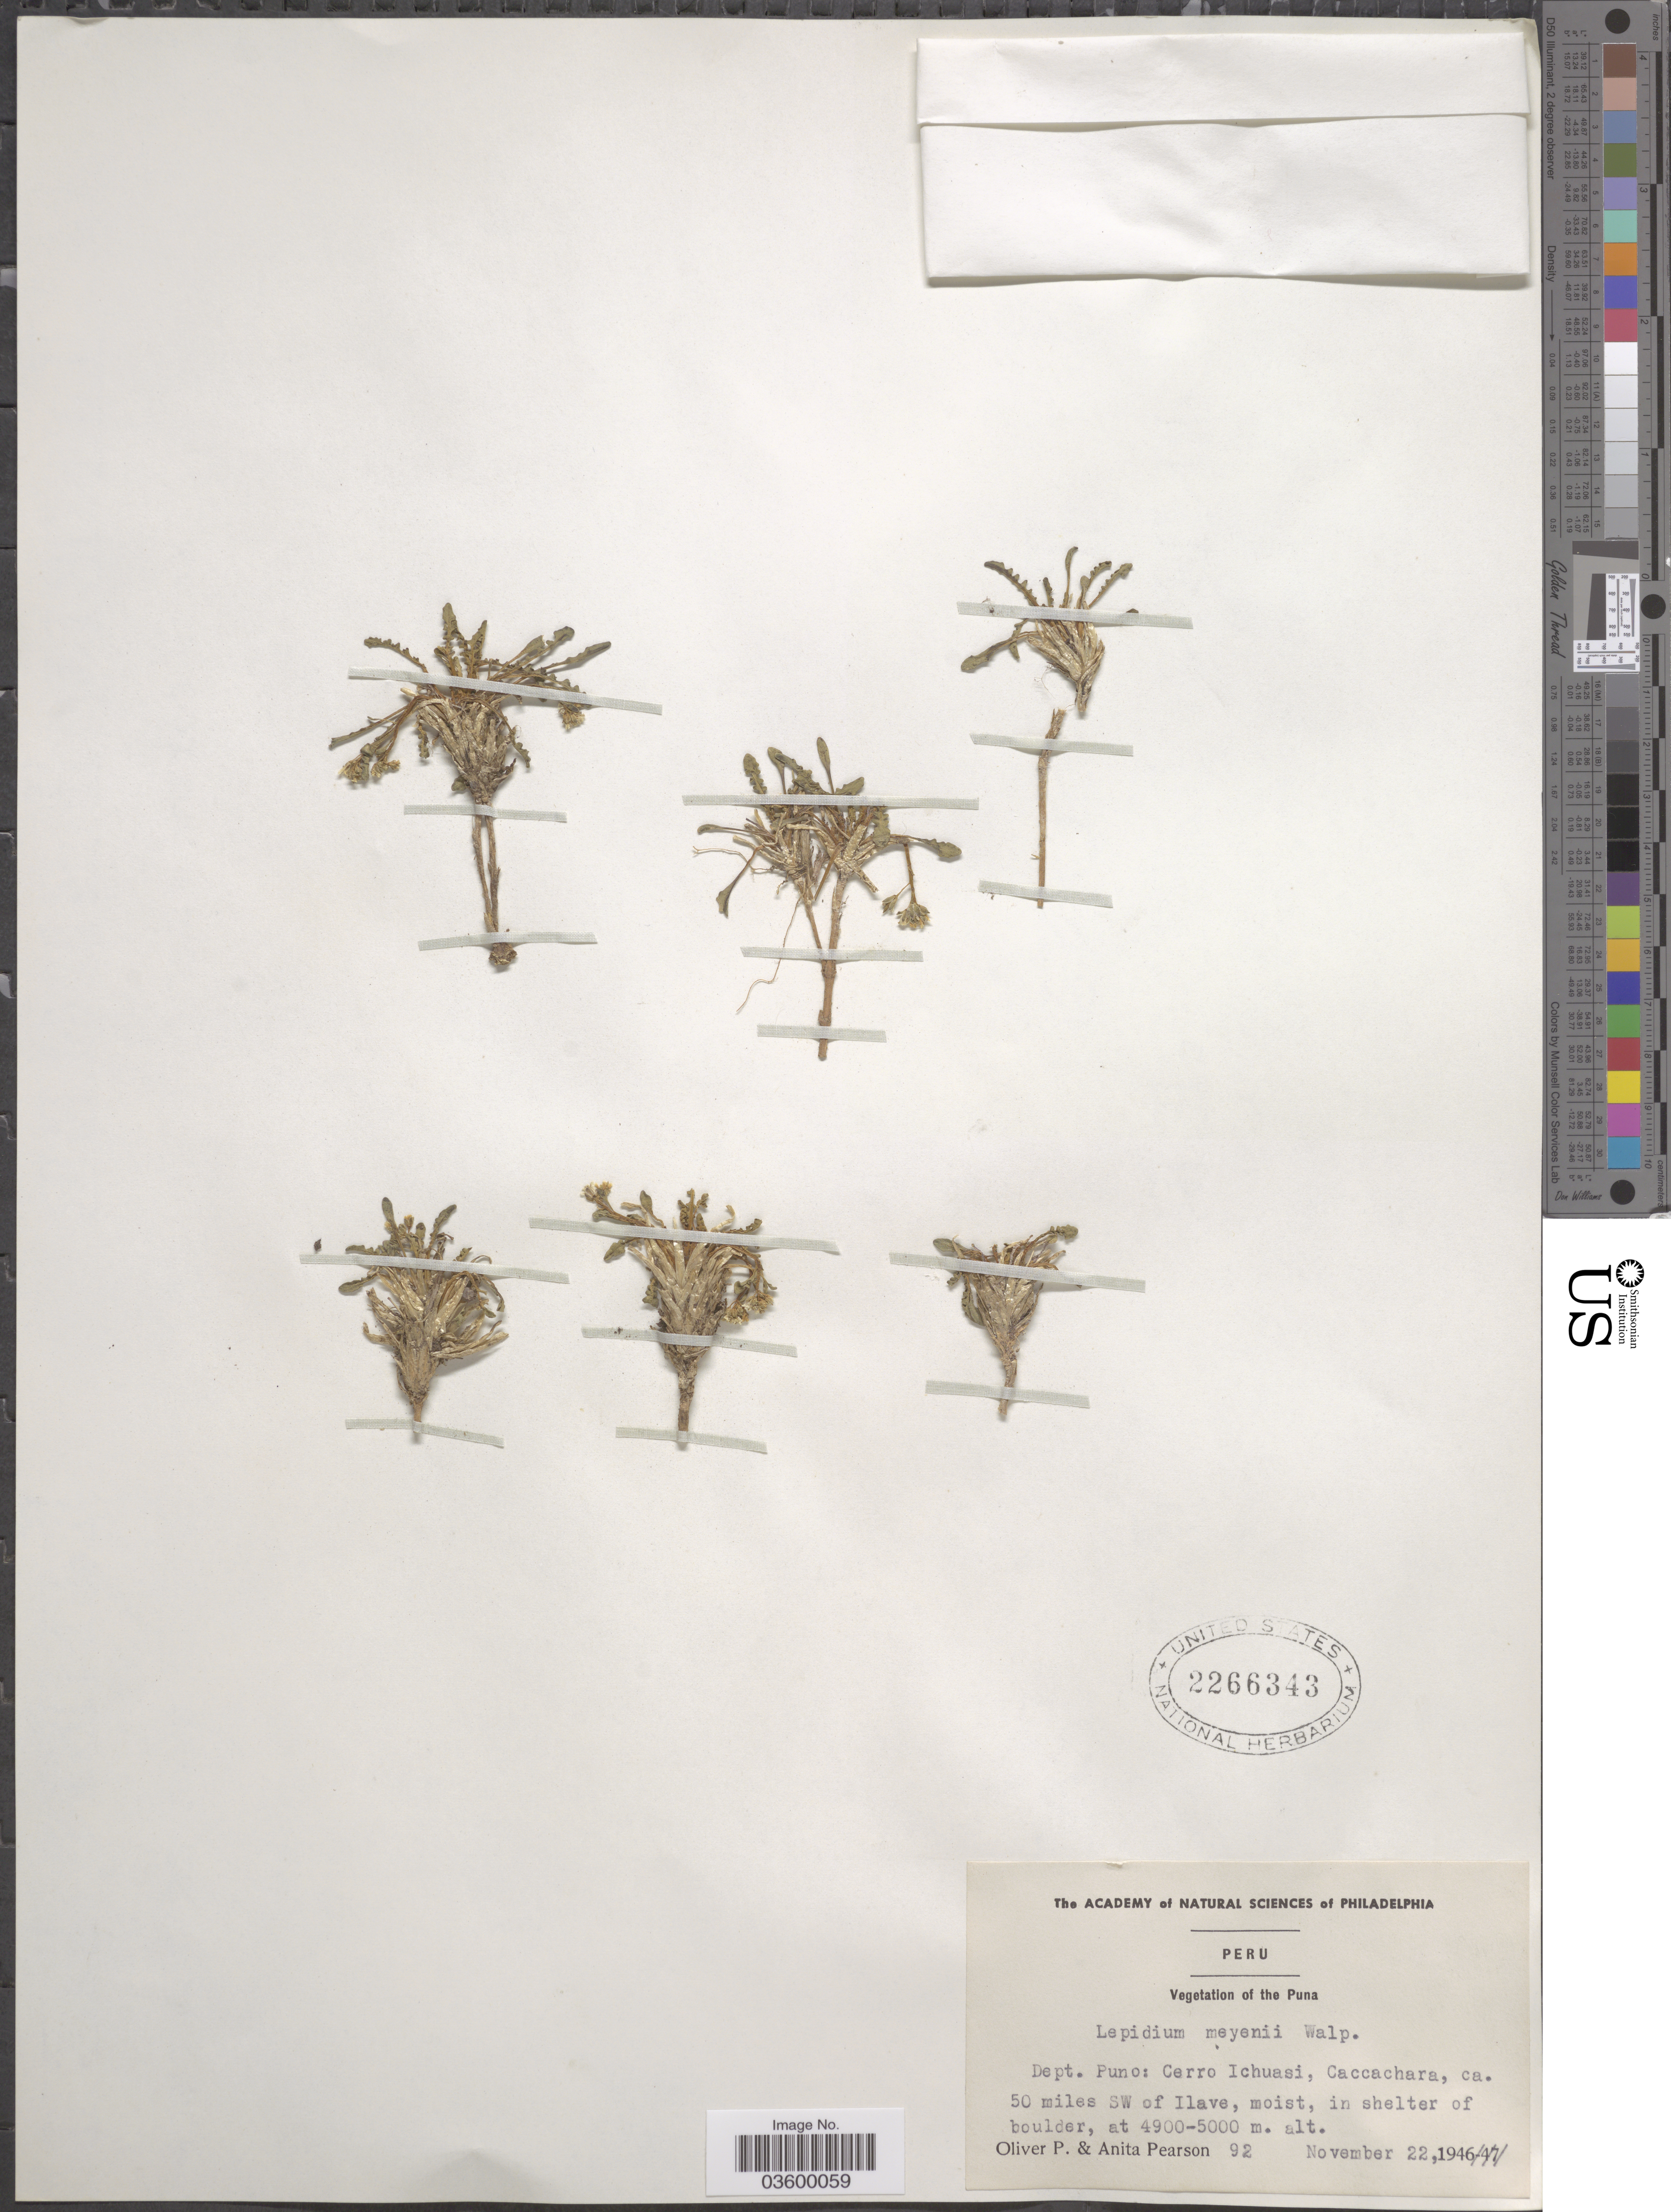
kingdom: Plantae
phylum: Tracheophyta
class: Magnoliopsida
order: Brassicales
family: Brassicaceae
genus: Lepidium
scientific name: Lepidium meyenii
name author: Walp.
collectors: P. Oliver & A. Pearson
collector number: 92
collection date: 1946-11-22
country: Peru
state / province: Puno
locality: Dept. Puno: Cerro Ichuasi, Caccachara, ca. 50 miles SW of Ilave.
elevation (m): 4900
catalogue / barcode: US 2266343